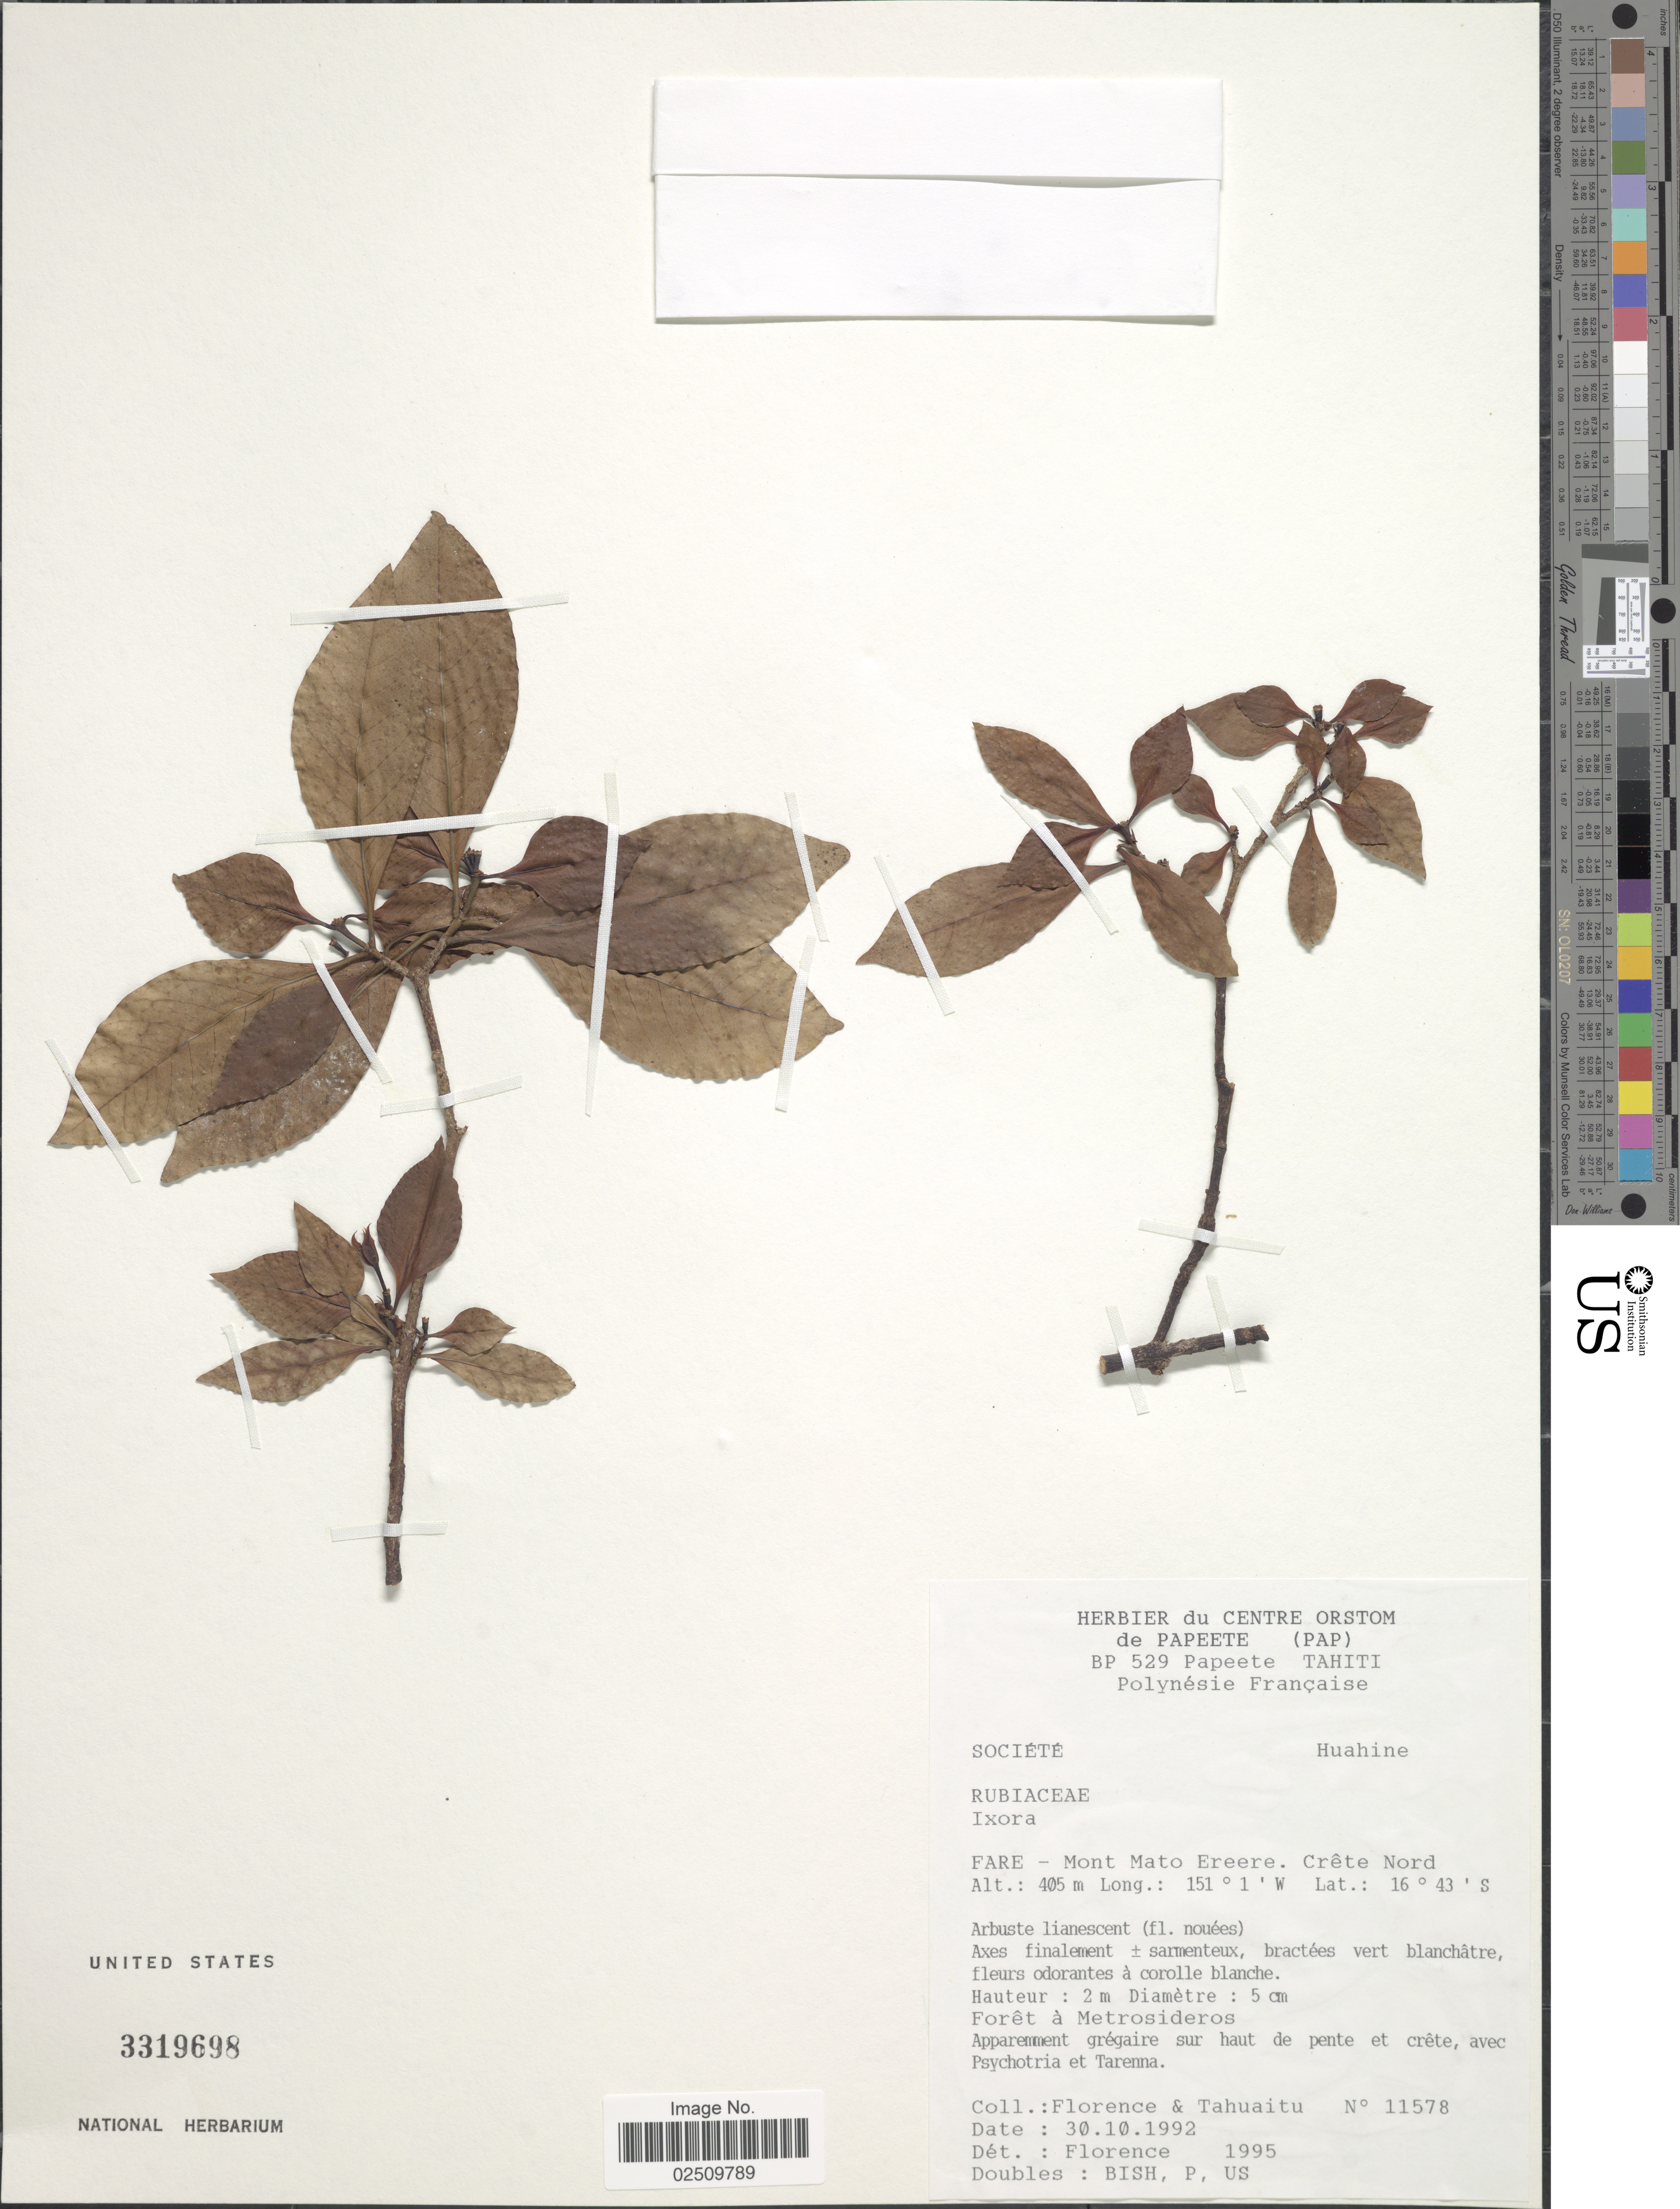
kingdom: Plantae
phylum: Tracheophyta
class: Magnoliopsida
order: Gentianales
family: Rubiaceae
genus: Ixora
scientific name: Ixora sp.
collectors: -. Florence & -. Tahuaitu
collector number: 11578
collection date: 1992-10-30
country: French Polynesia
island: Huahine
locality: Societe. Huahine. Fare - Mont Mato Ereere. Crete Nord.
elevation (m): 405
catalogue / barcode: US 3319698